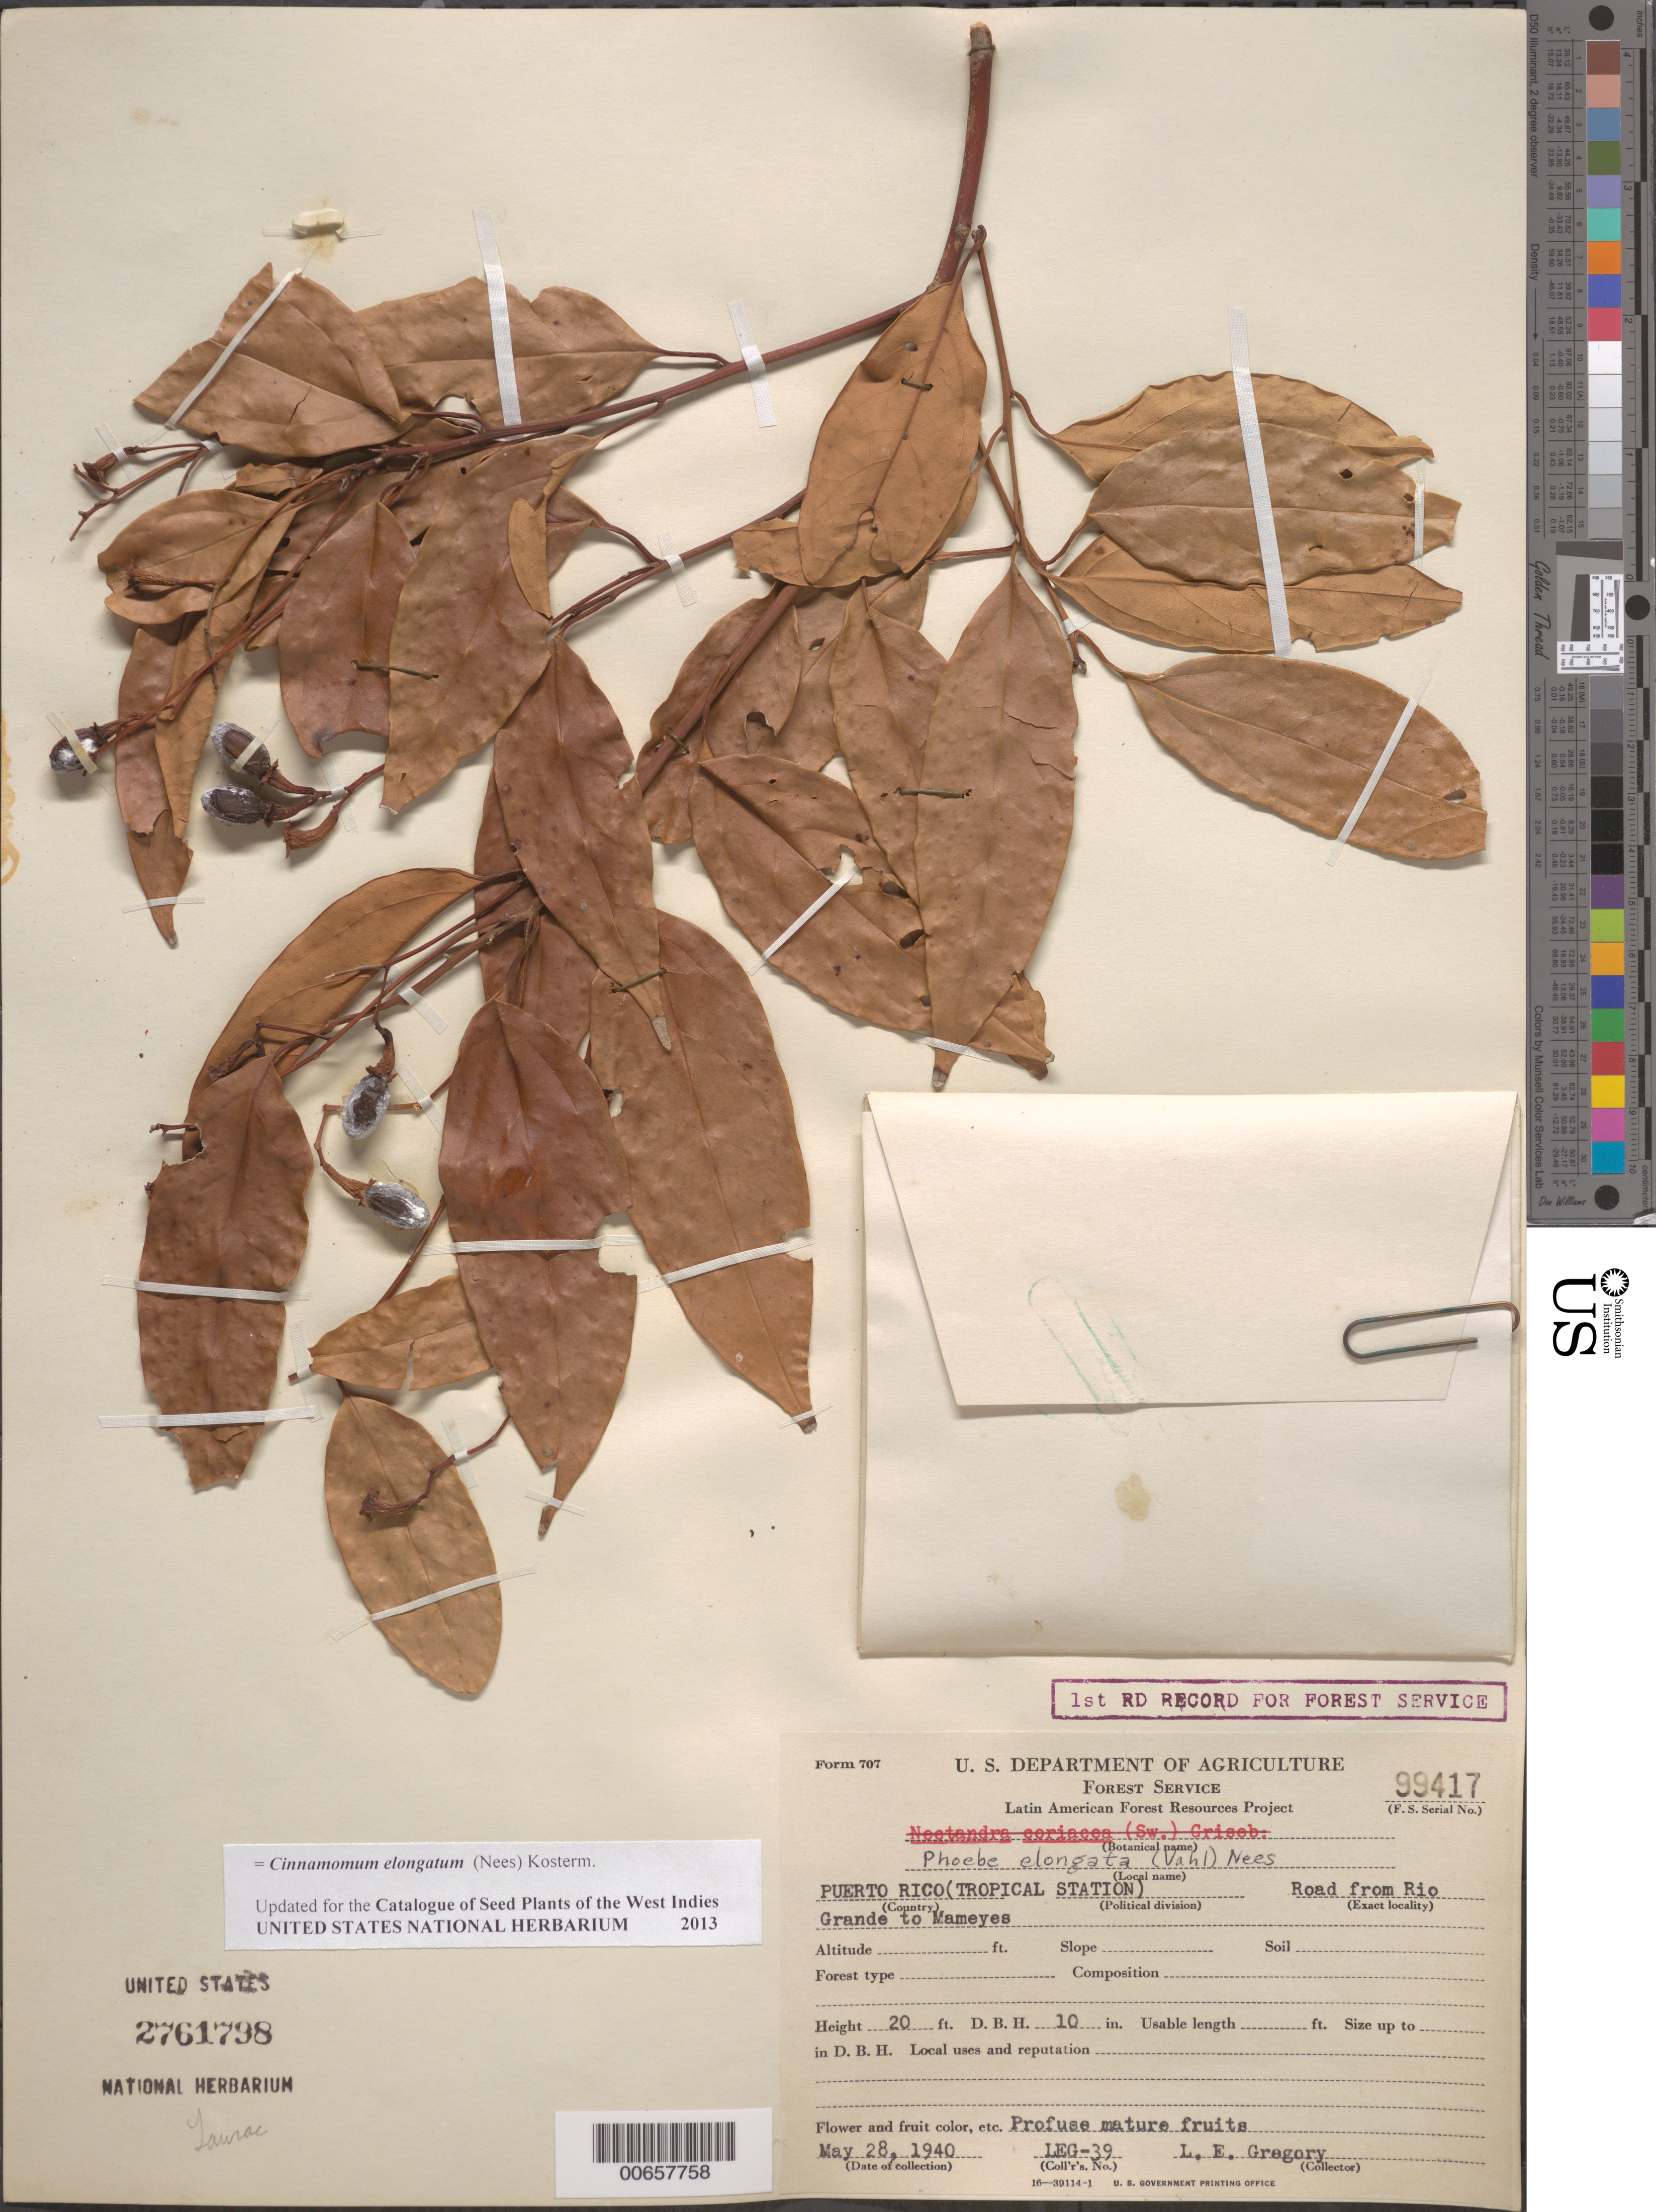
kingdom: Plantae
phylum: Tracheophyta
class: Magnoliopsida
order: Laurales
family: Lauraceae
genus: Cinnamomum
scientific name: Cinnamomum elongatum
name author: (Nees) Kosterm.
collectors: L. E. Gregory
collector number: LEG-39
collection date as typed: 28 May 1940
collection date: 1940-05-28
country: Puerto Rico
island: Greater Antilles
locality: Rio Grande to Mameyes, rd. from; tropical station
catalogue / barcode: US 2761798